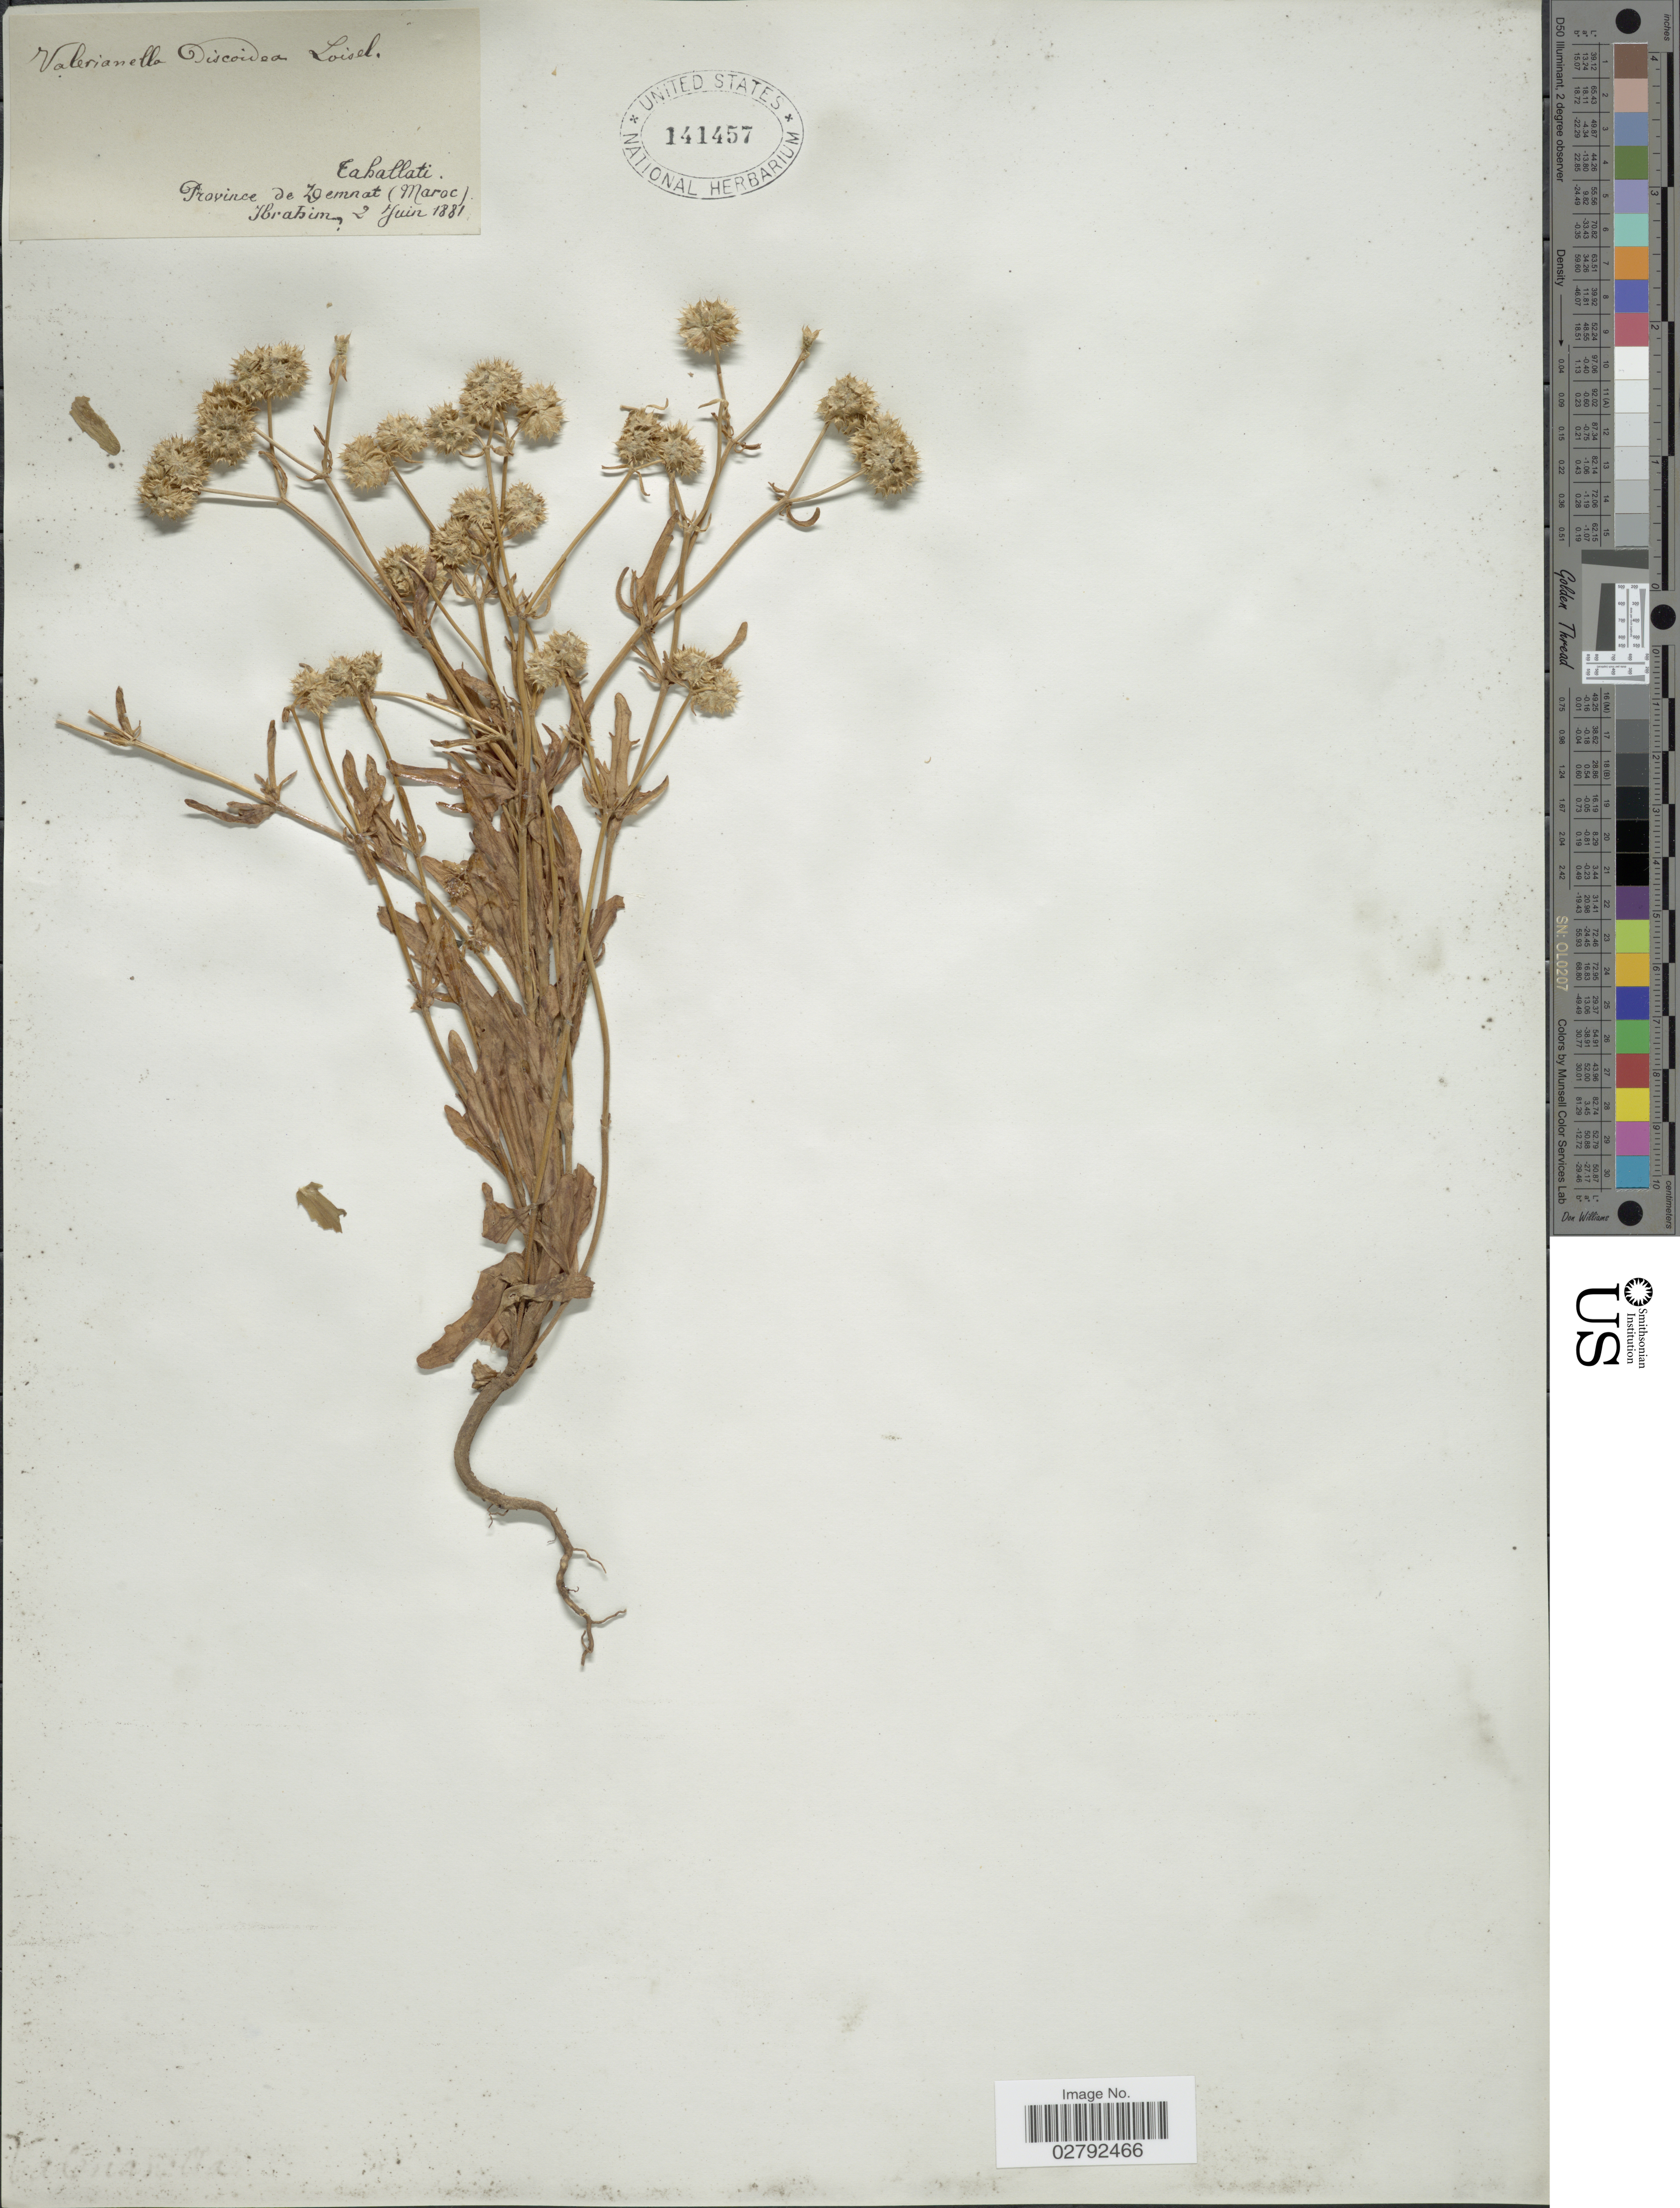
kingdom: Plantae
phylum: Tracheophyta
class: Magnoliopsida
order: Dipsacales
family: Caprifoliaceae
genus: Valerianella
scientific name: Valerianella discoidea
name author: (L.) Loisel.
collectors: -. Ibrahim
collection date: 1881-06-02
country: Morocco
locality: Cahallati. Province de Zemnat (Maroc)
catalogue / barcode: US 141457